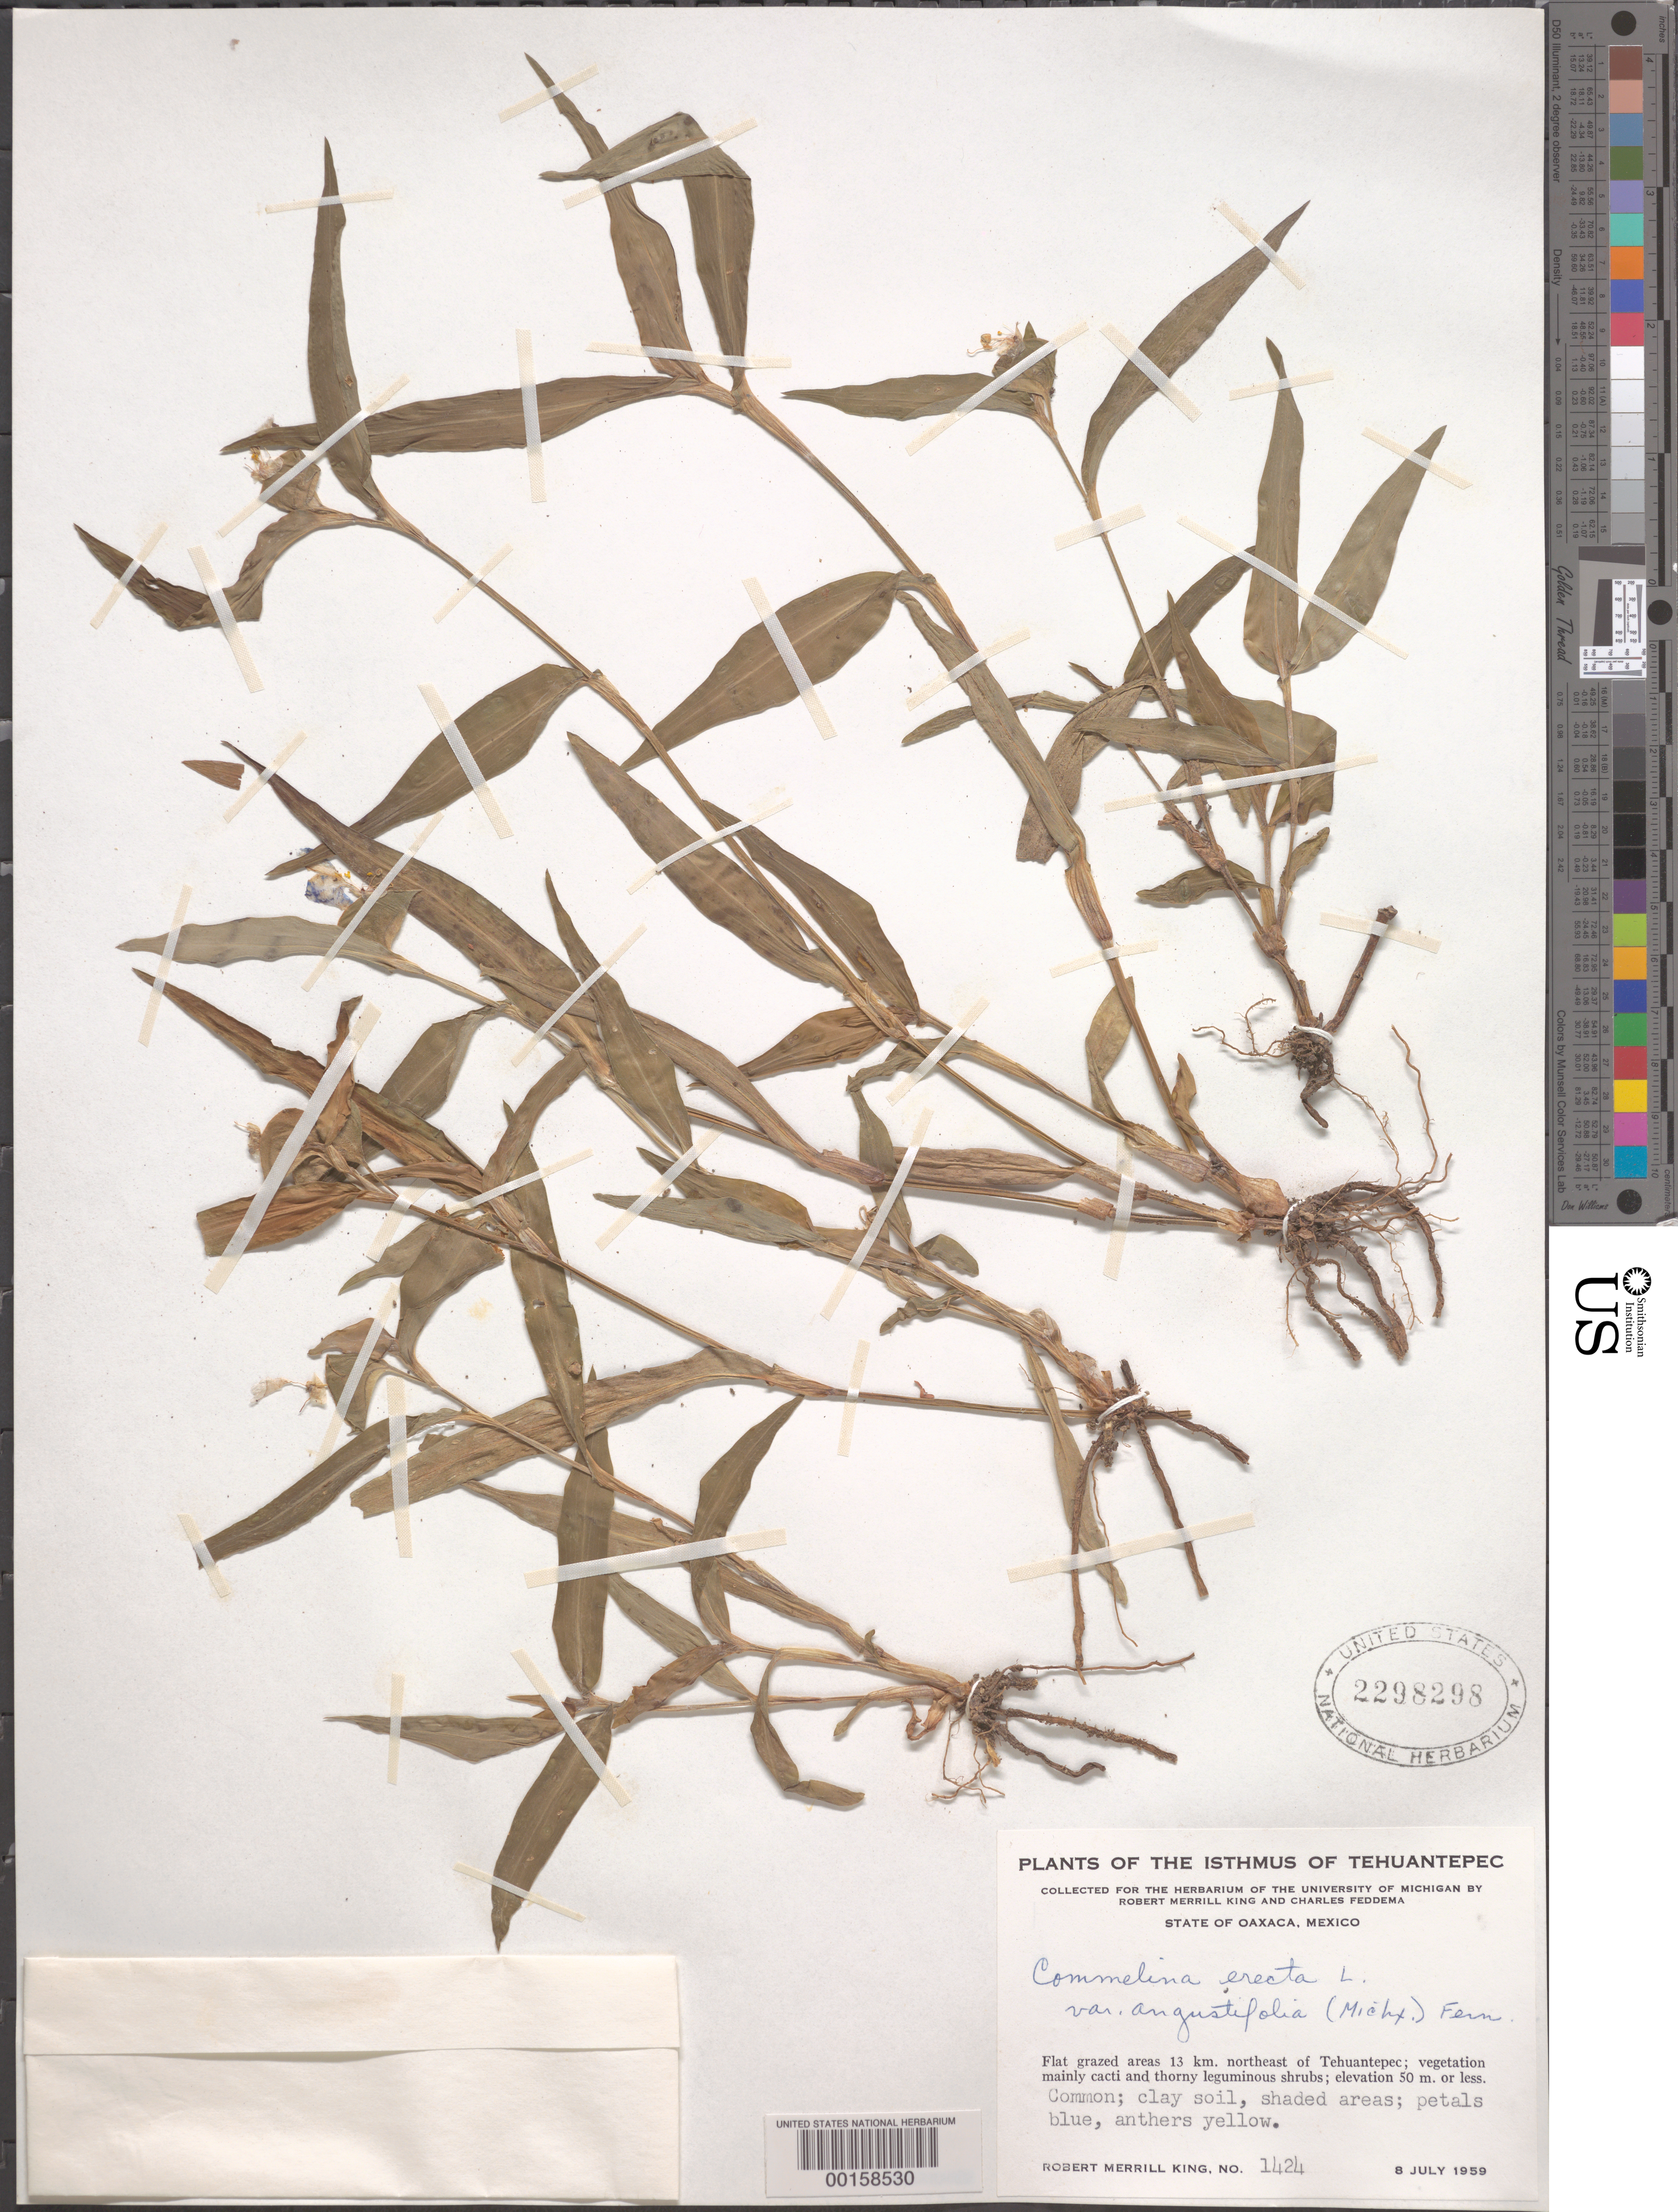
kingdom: Plantae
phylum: Tracheophyta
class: Liliopsida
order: Commelinales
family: Commelinaceae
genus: Commelina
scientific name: Commelina erecta var. angustifolia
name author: (Michx.) Fernald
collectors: R. M. King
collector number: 1424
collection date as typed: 08 Jul 1959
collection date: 1959-07-08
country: Mexico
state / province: Oaxaca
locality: Tehuantepec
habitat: Shaded areas; clay soil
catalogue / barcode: US 2298298